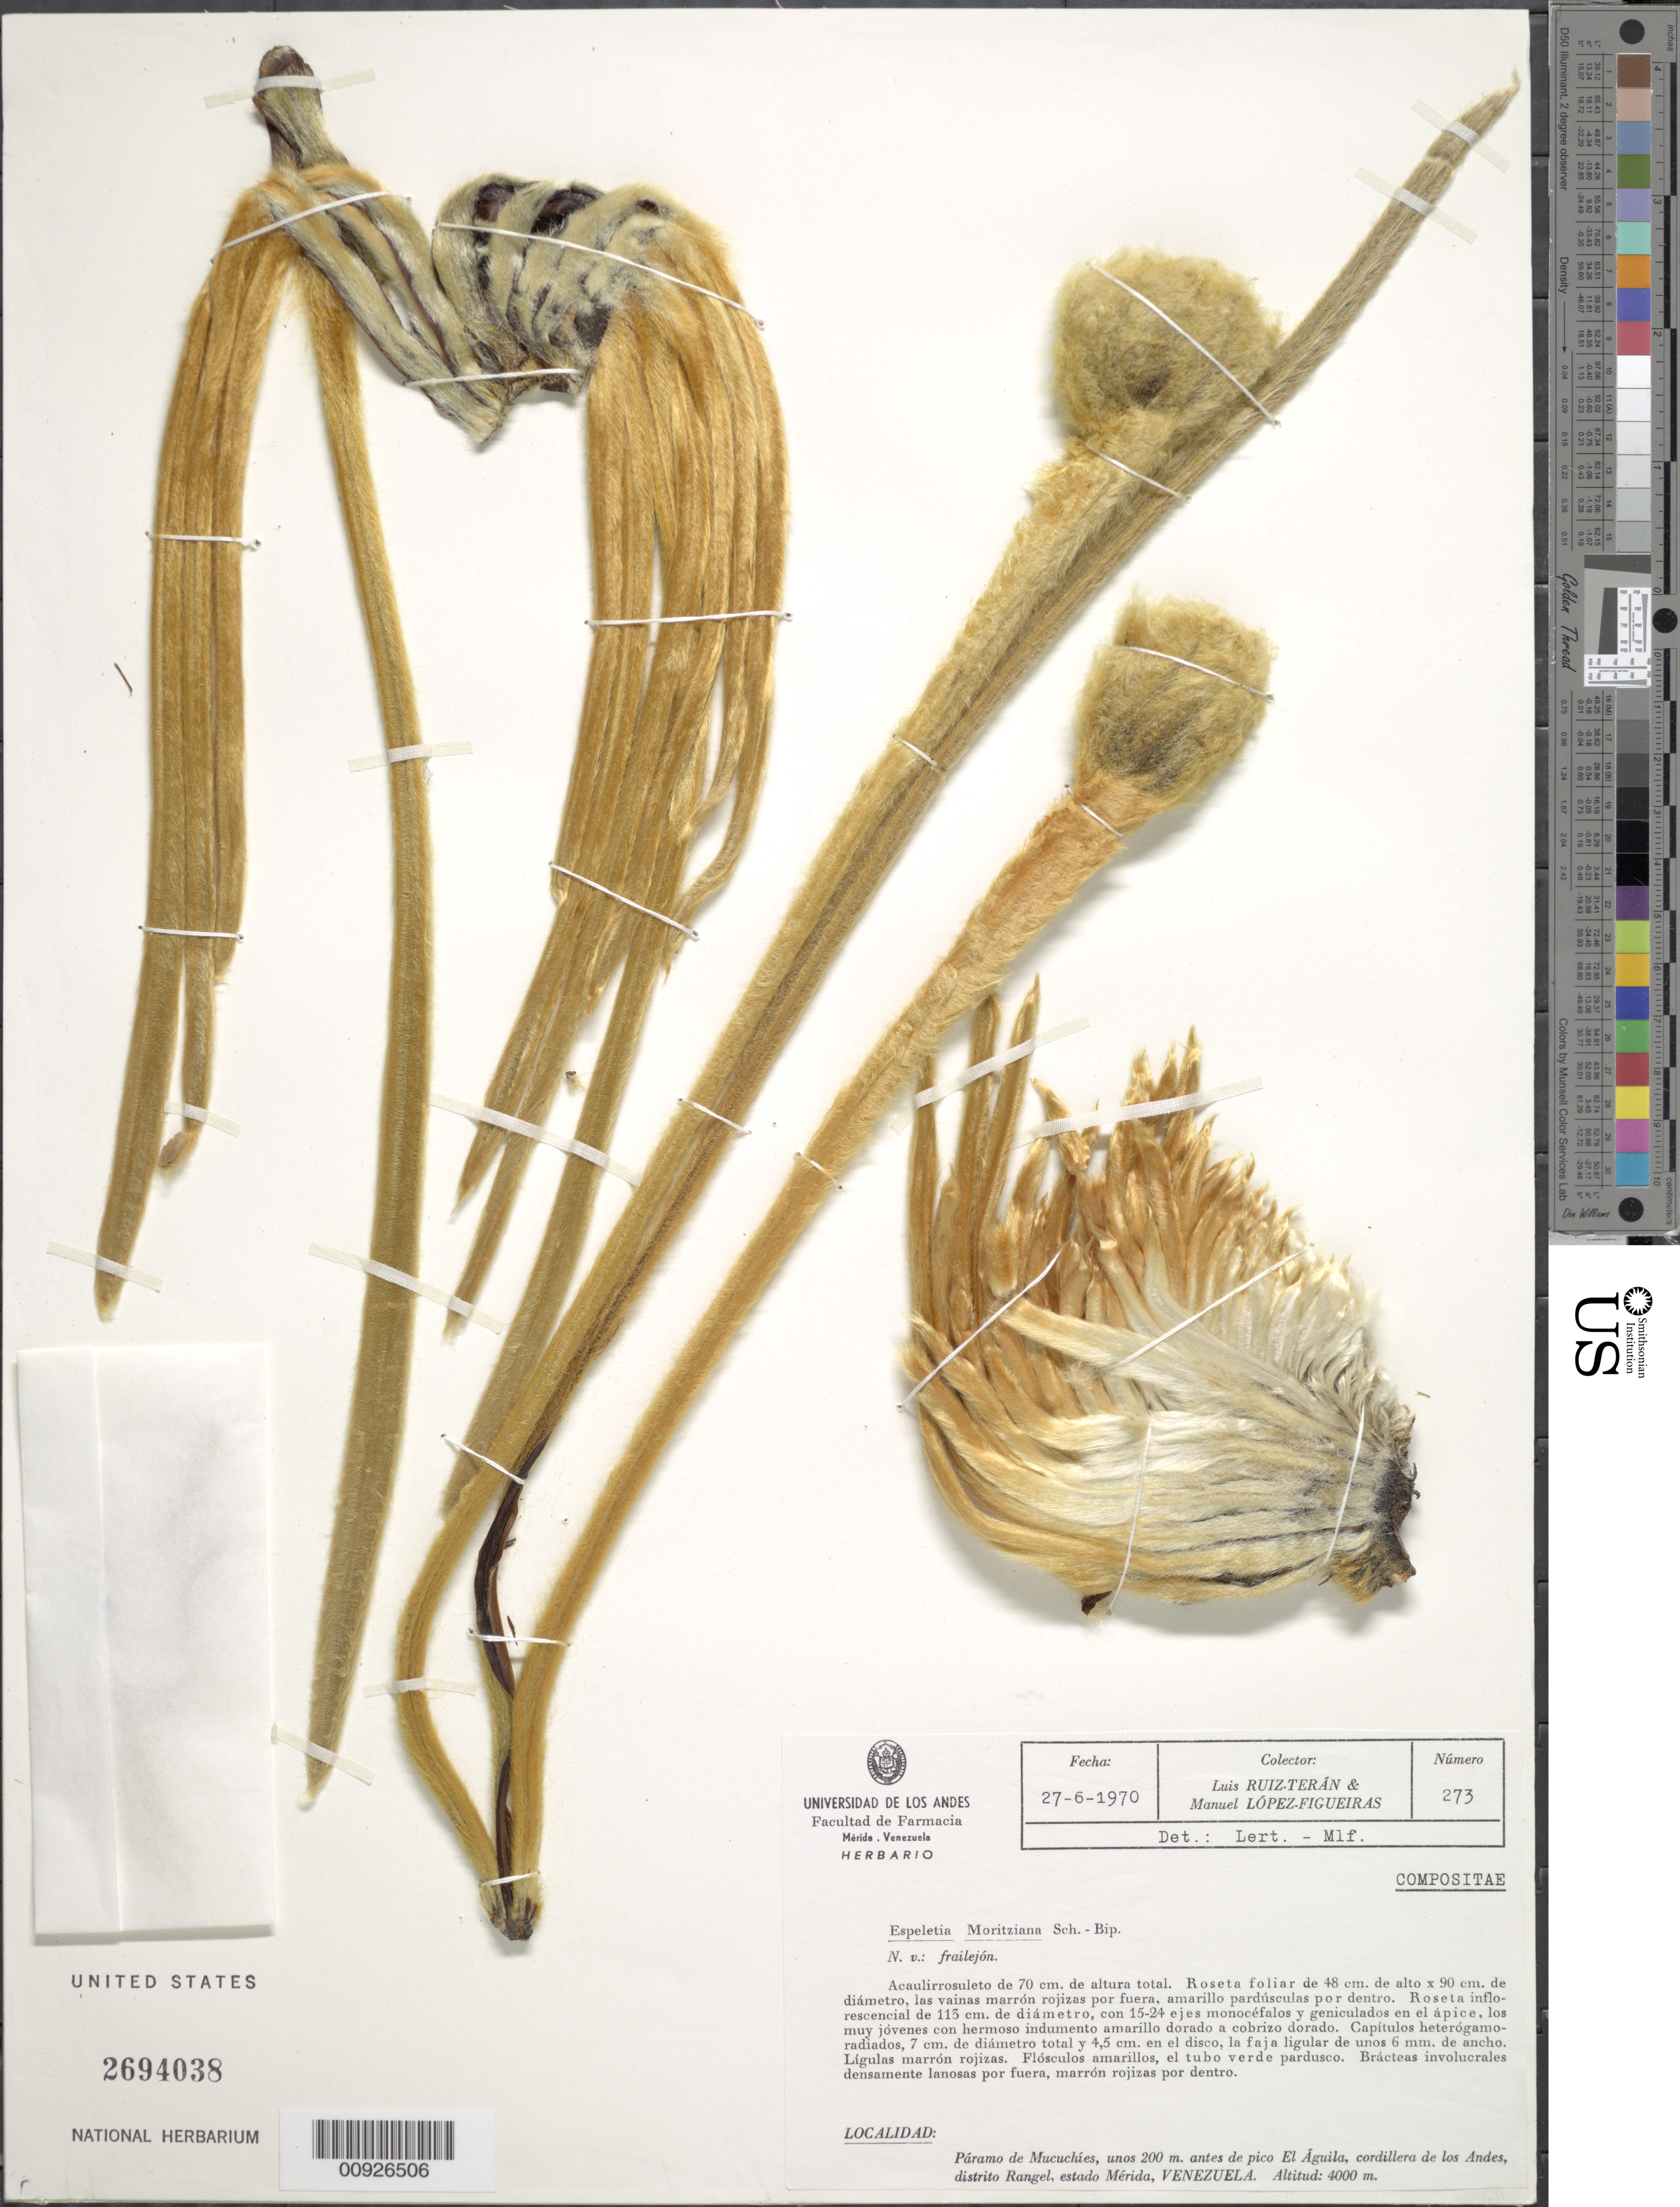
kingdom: Plantae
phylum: Tracheophyta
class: Magnoliopsida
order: Asterales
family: Asteraceae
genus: Coespeletia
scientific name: Coespeletia moritziana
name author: (Sch. Bip. ex Wedd.) Cuatrec.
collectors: L. E. Ruíz-Terán & M. López Figueiras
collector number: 273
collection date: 1970-06-27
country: Venezuela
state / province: Mérida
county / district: Rangel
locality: P. de Mucuchíes. Unos 200 m antes del Pico El Águila, cordillera de los Andes.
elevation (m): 4000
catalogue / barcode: US 2694038